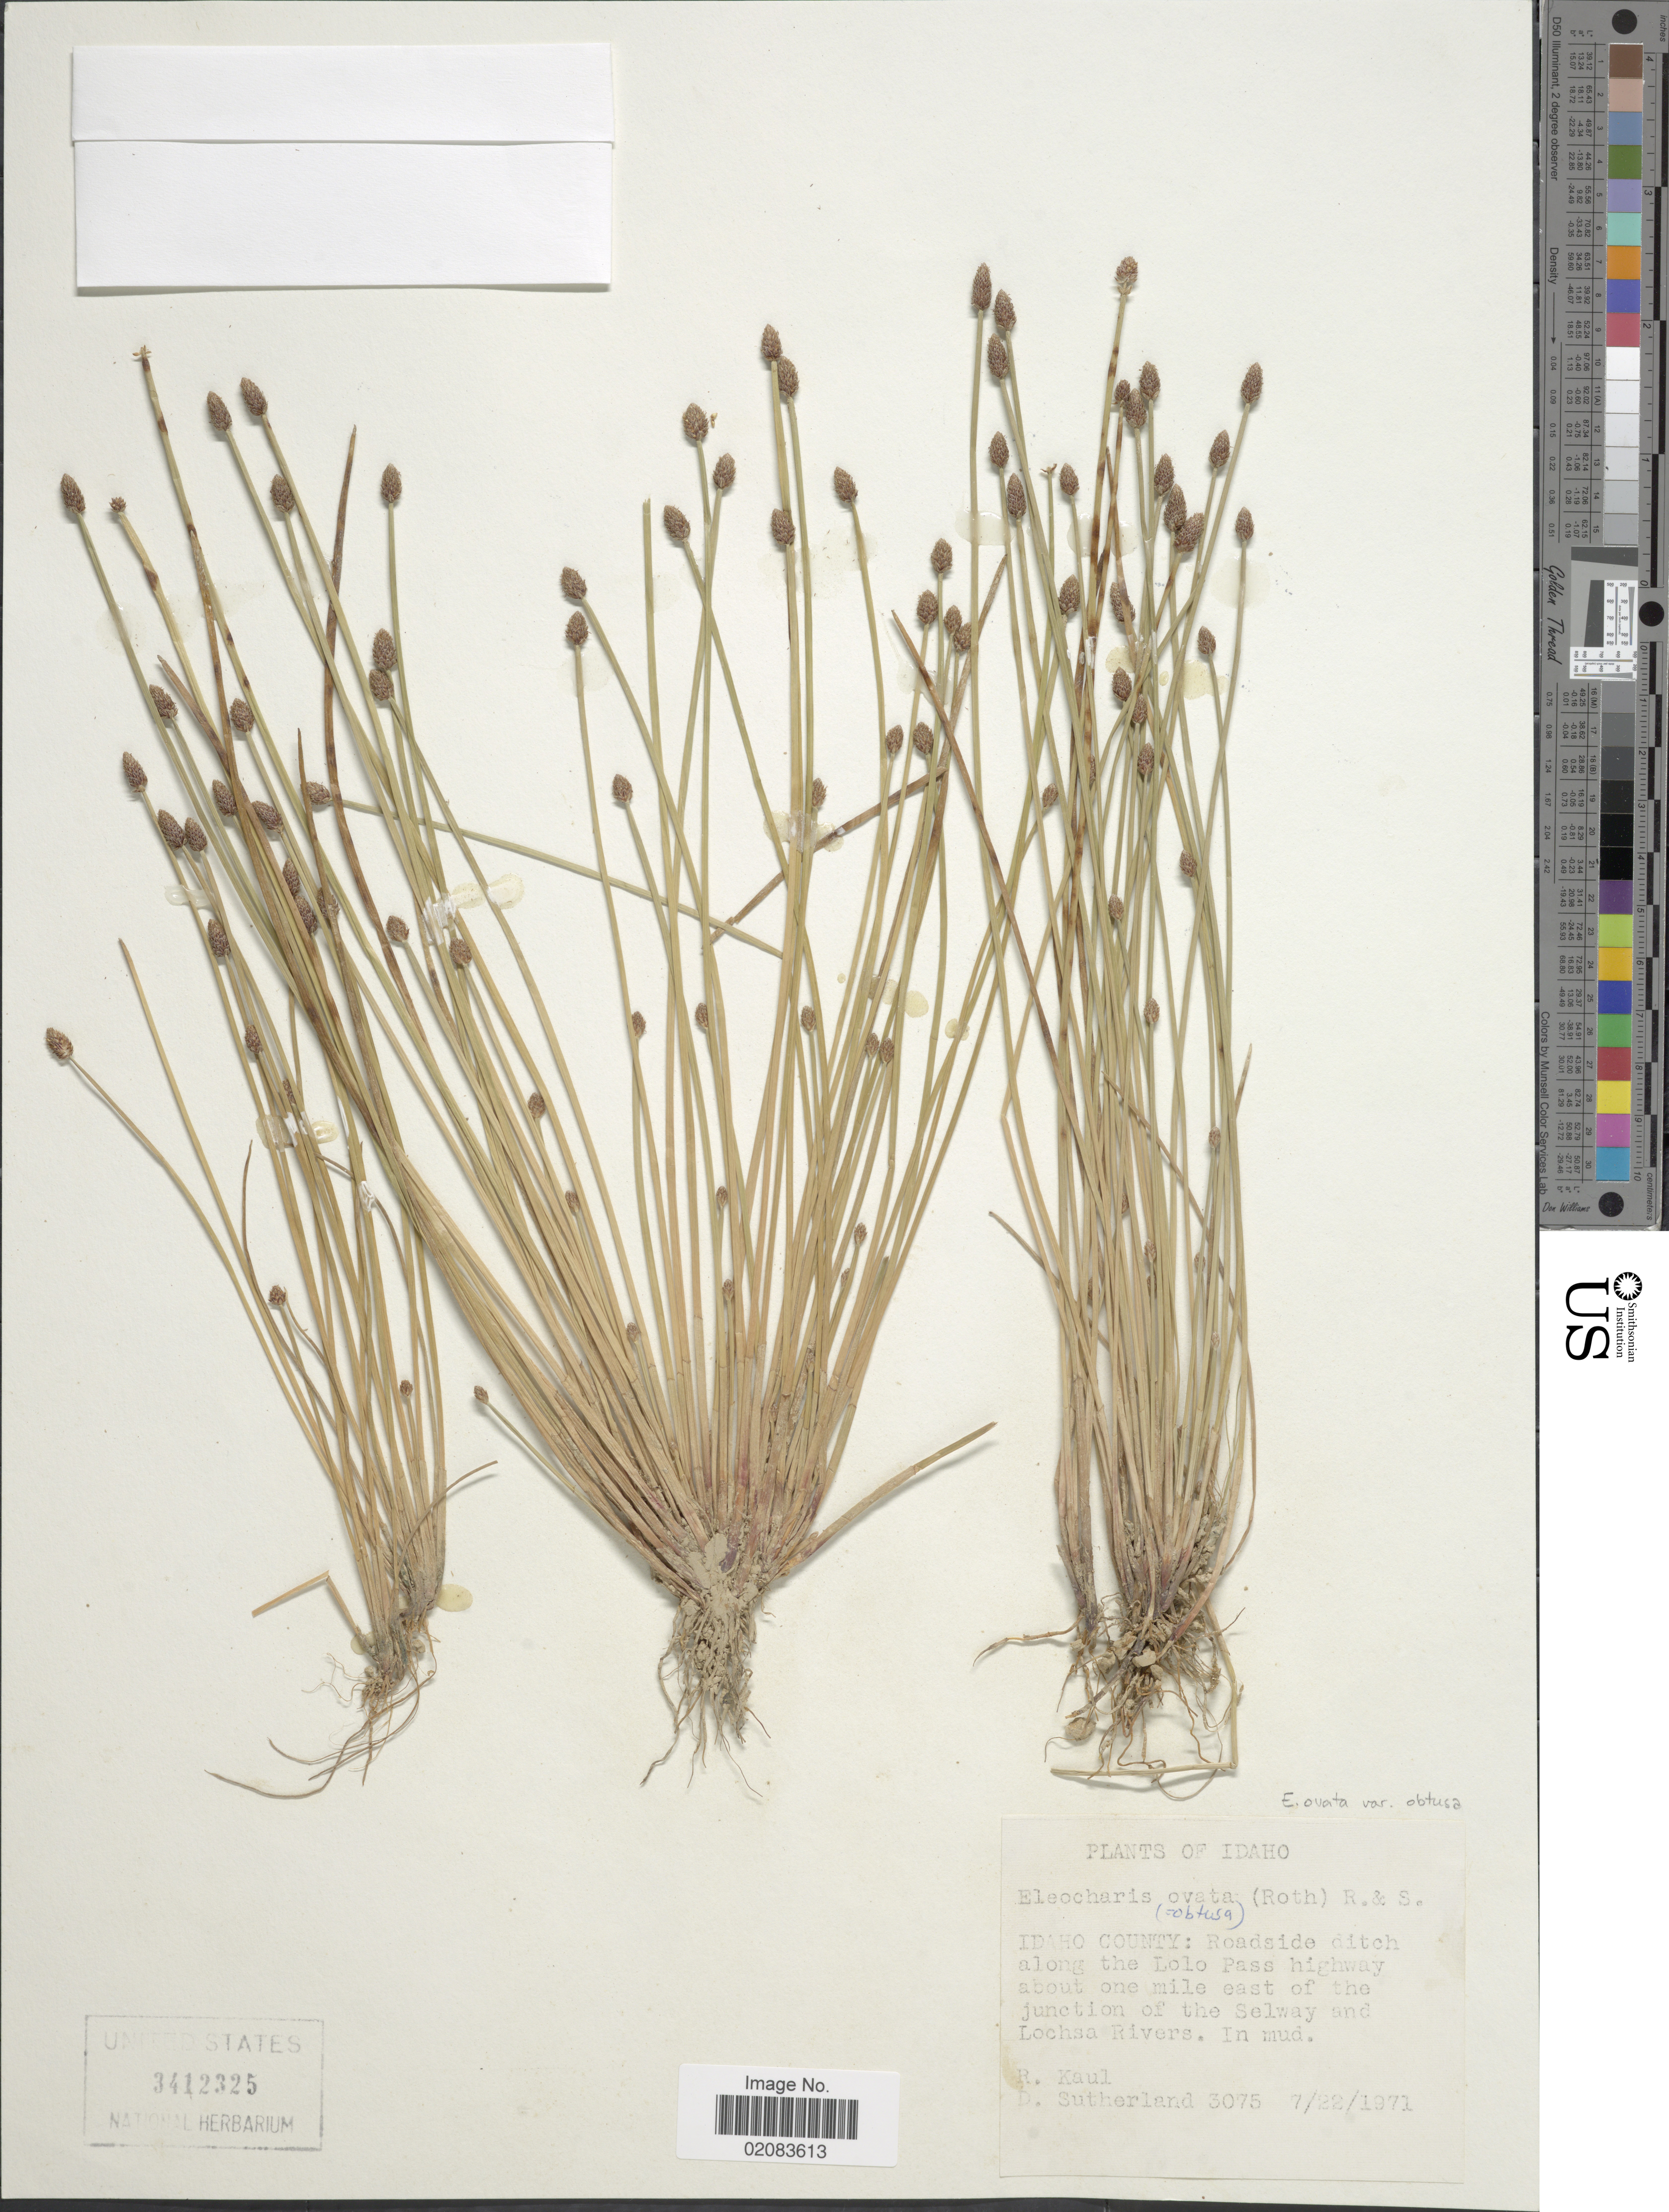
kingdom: Plantae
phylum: Tracheophyta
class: Liliopsida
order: Poales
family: Cyperaceae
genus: Eleocharis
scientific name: Eleocharis obtusa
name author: (Willd.) Schult.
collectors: R. Kaul & D. Sutherland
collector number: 3075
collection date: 1971-07-22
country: United States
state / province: Idaho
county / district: Idaho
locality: Roadside ditch, along the Lolo Pass highway about one mile east of the junction of the Selway and Lochsa Rivers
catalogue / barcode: US 3412325